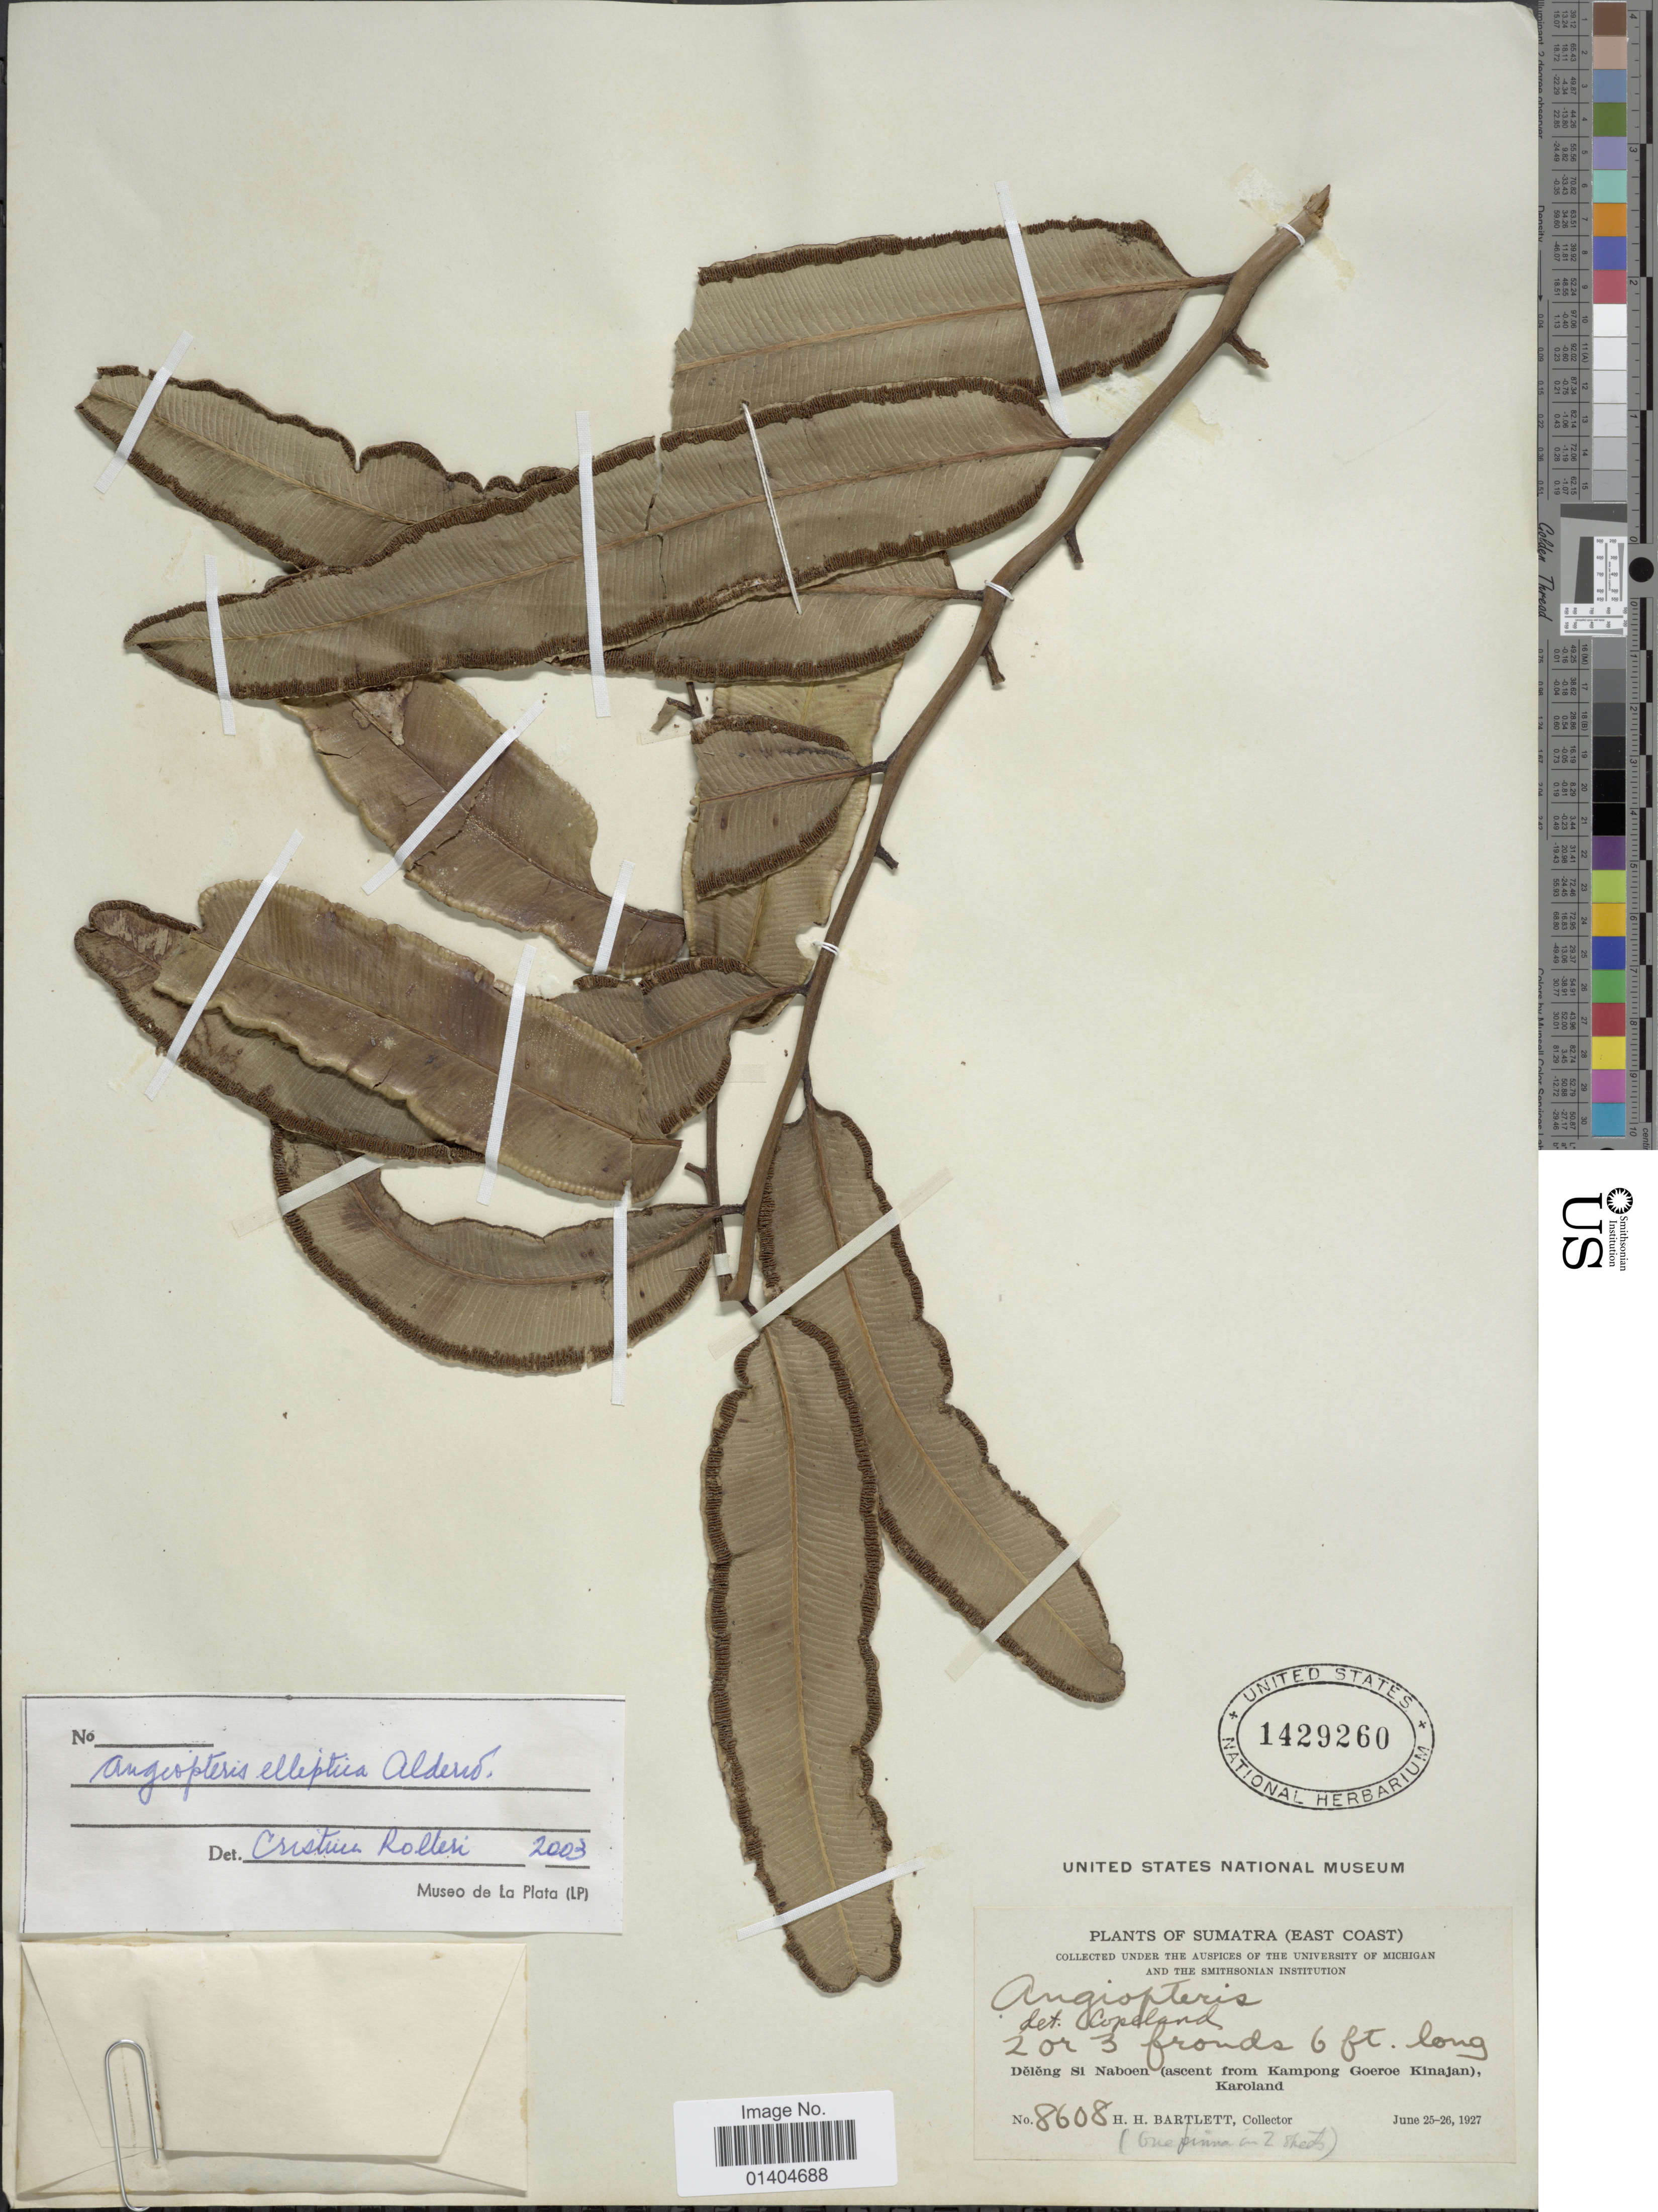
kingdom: Plantae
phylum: Tracheophyta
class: Polypodiopsida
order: Marattiales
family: Marattiaceae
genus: Angiopteris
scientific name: Angiopteris elliptica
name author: Alderw.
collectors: H. H. Bartlett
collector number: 8608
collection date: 1927-06-25/1927-06-26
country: Indonesia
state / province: Sumatra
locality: Deleng SI Naboen (ascent from Kampong Goeroe Kinajan), Karoland. Sumatra (east coast)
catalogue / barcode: US 1429260